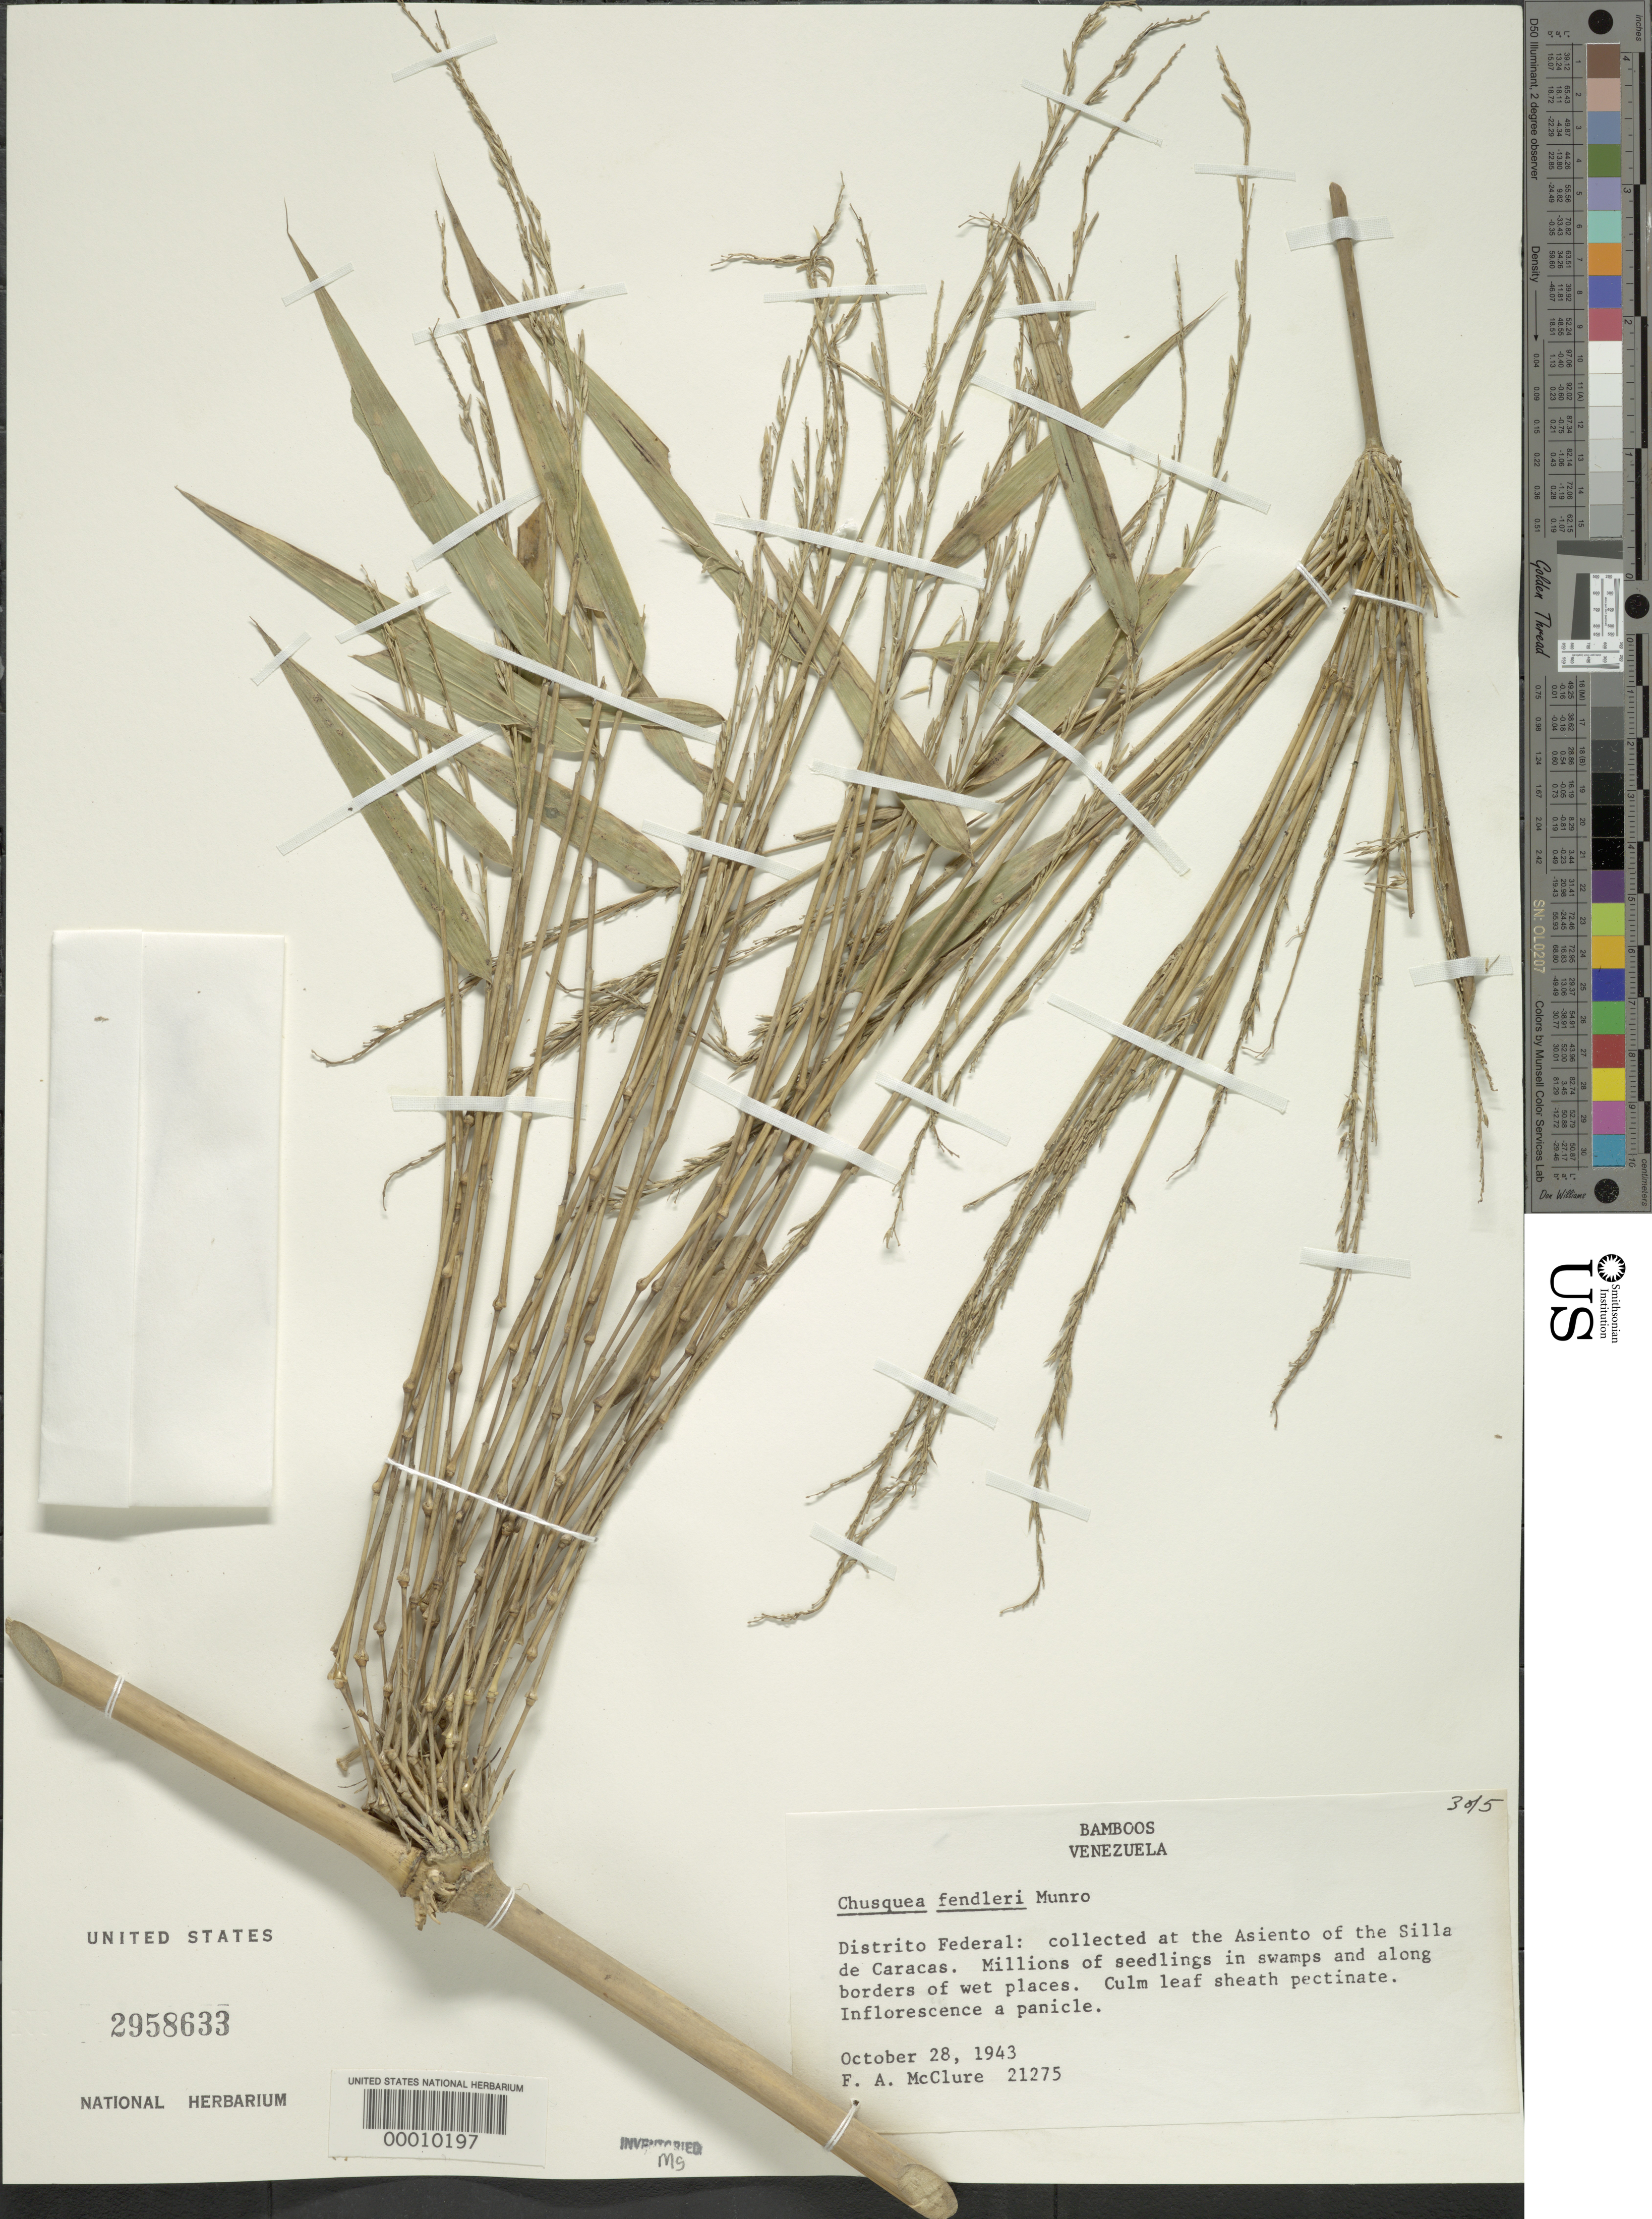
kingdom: Plantae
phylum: Tracheophyta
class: Liliopsida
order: Poales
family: Poaceae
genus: Chusquea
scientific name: Chusquea fendleri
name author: Munro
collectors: F. A. McClure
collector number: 21275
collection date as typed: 28 Oct 1943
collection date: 1943-10-28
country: Venezuela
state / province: Distrito Federal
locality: Asiento silla de caracas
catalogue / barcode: US 2958633